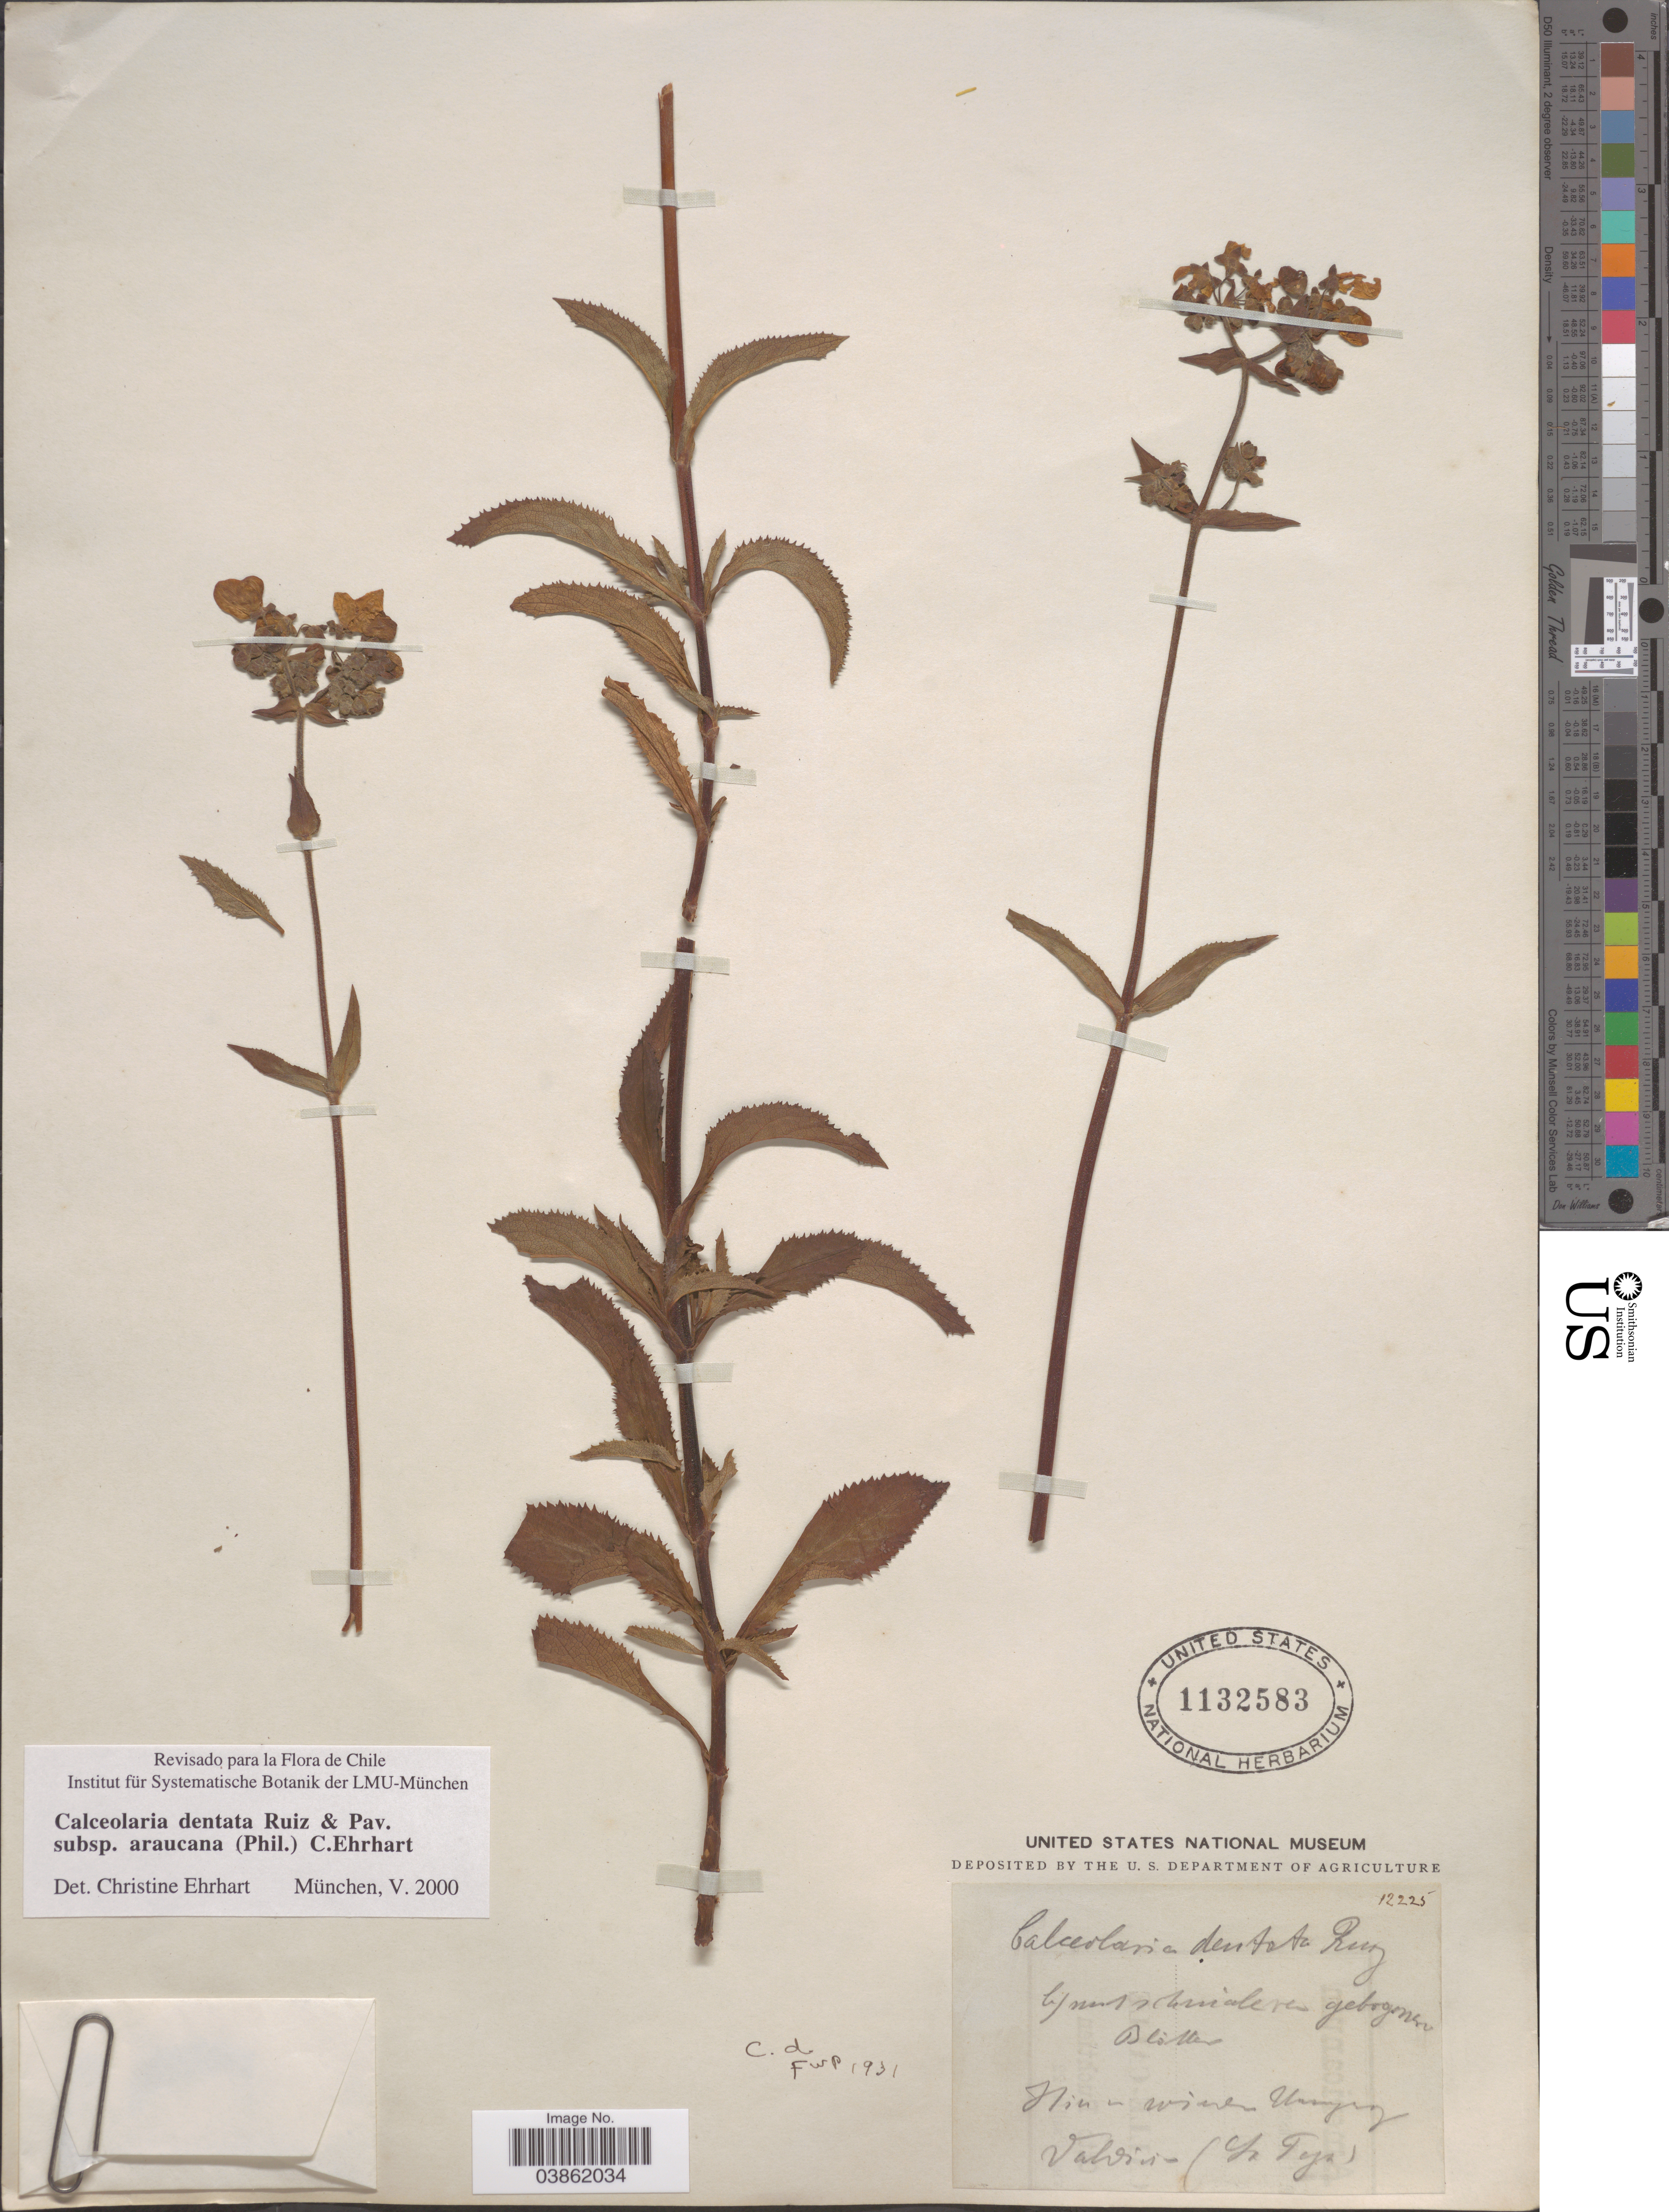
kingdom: Plantae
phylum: Tracheophyta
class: Magnoliopsida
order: Lamiales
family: Calceolariaceae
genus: Calceolaria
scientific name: Calceolaria dentata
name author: Ruiz & Pav.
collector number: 12225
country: Chile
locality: Valdivia (La Teja).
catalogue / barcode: US 1132583